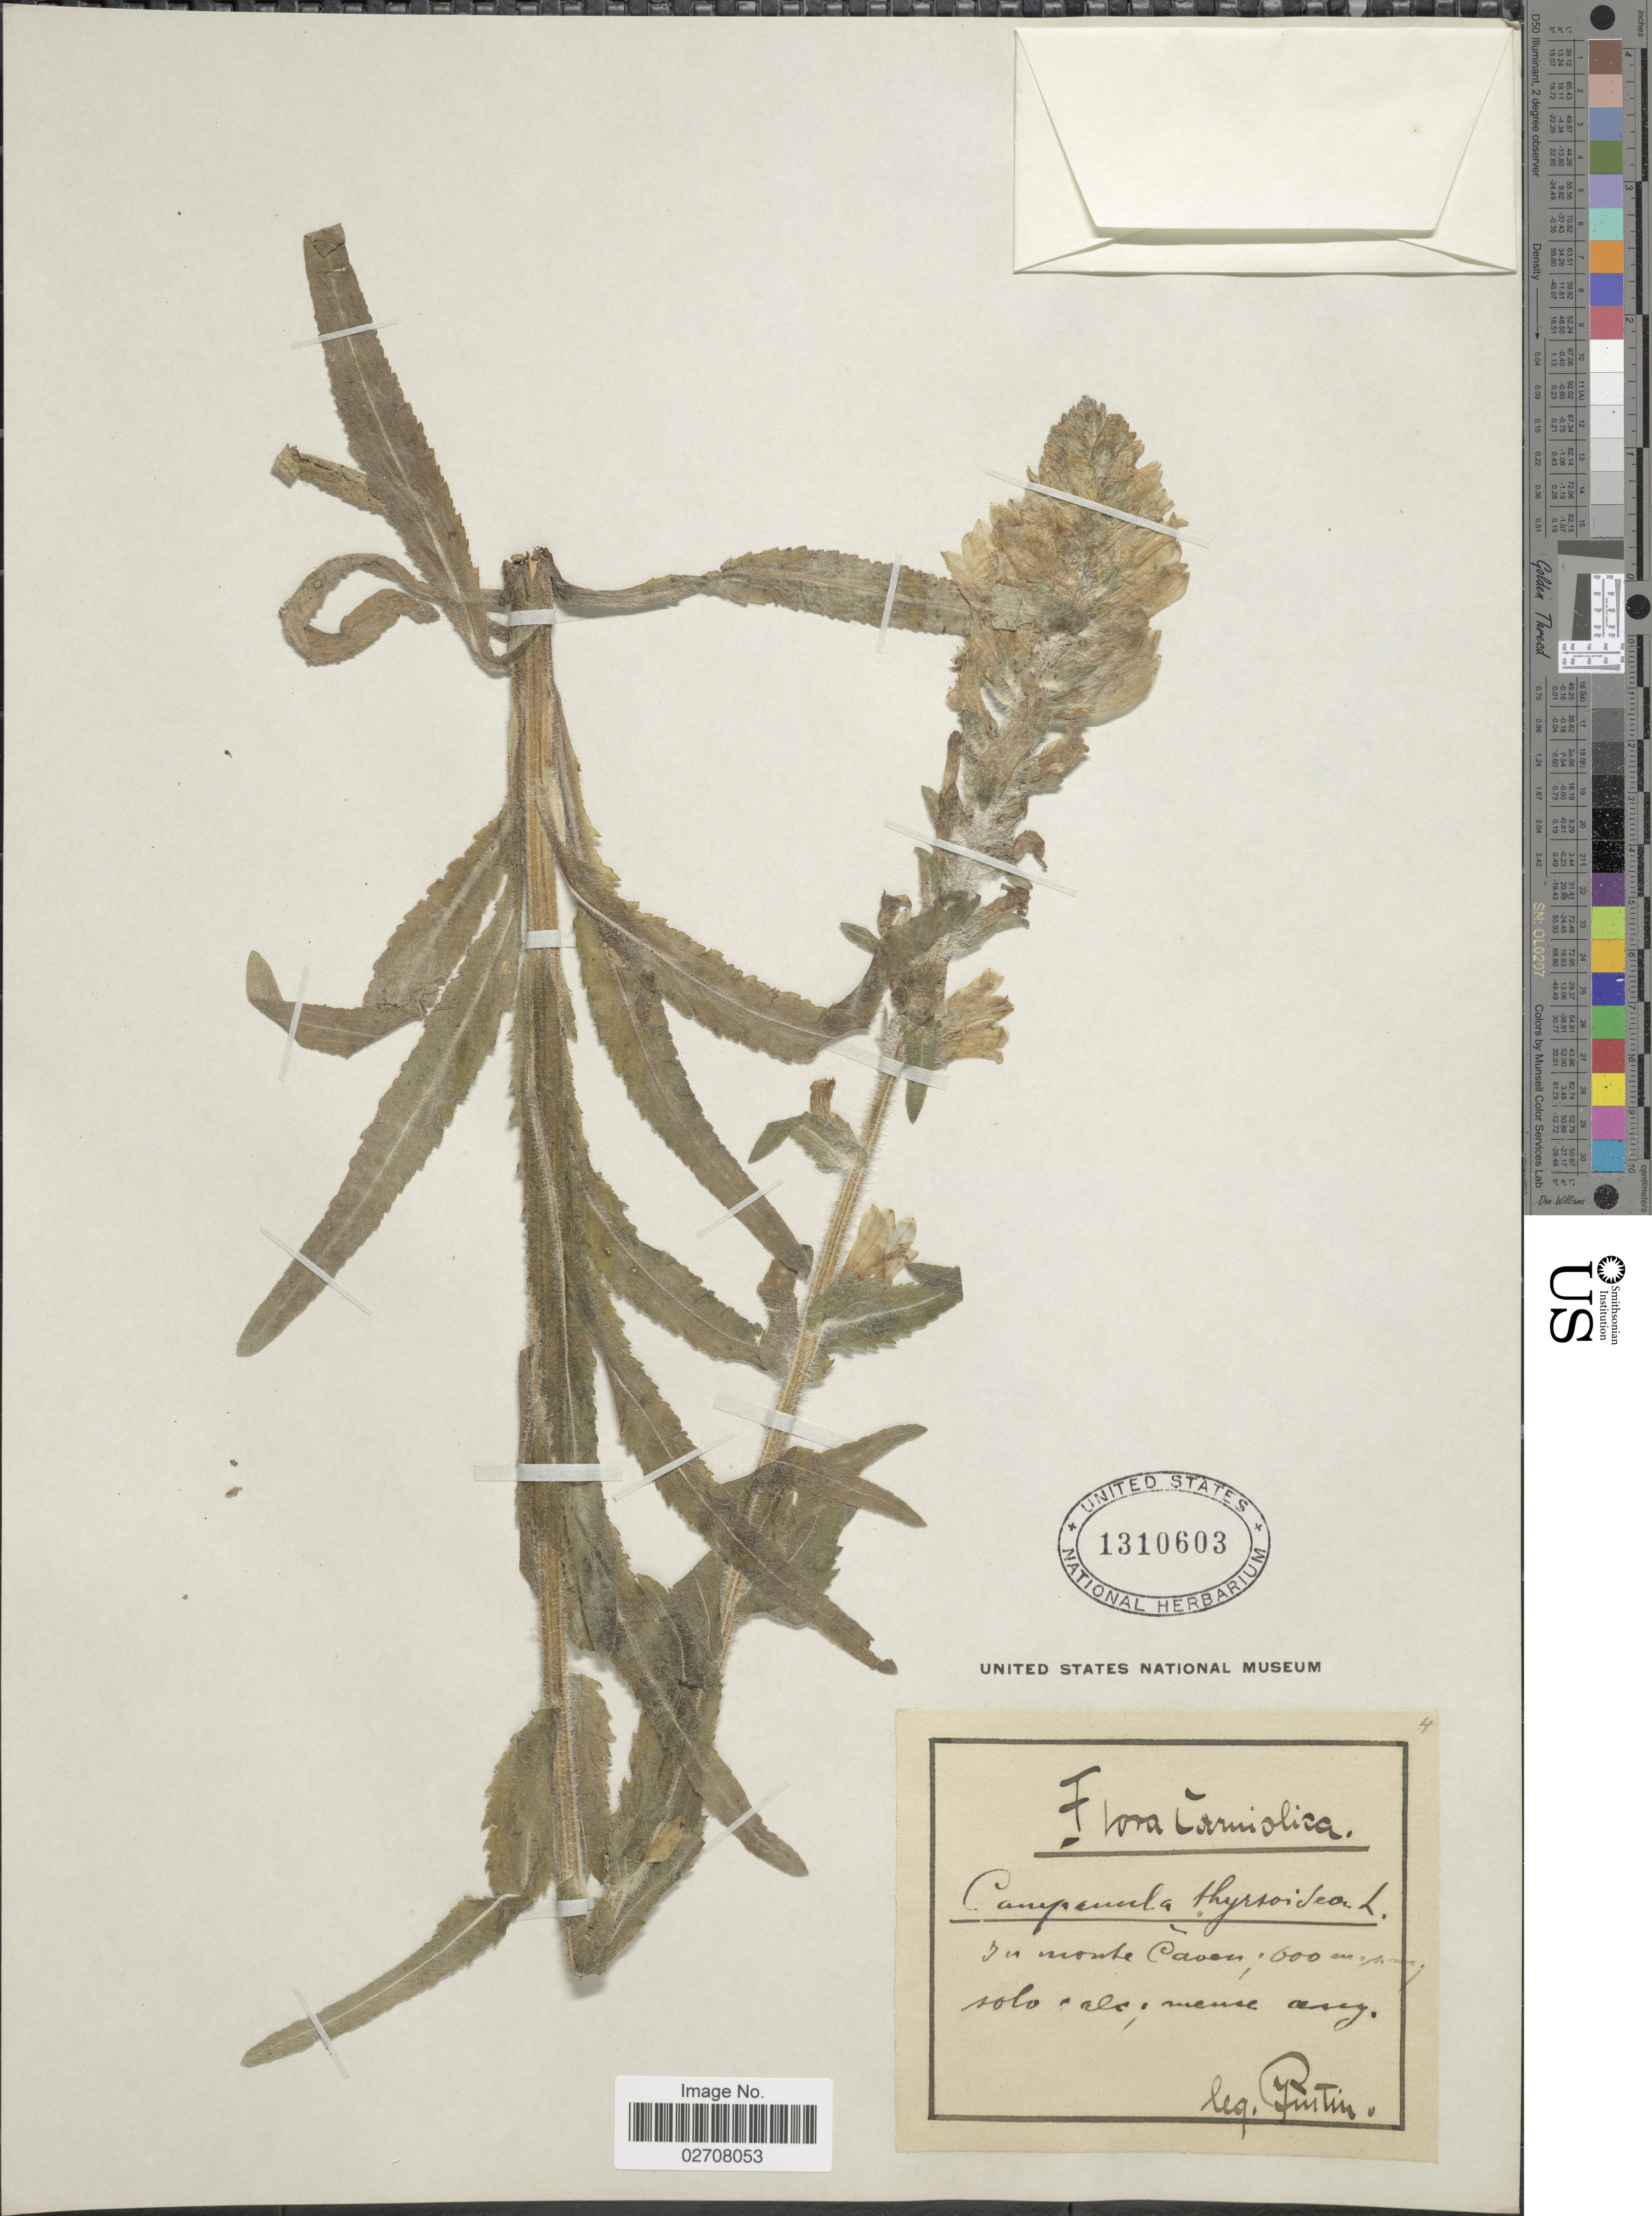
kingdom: Plantae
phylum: Tracheophyta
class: Magnoliopsida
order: Asterales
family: Campanulaceae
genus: Campanula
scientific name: Campanula thyrsoides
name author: L.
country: Italy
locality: Carmiolica, su monte Caven, solo calo, meuse asey [interpreted]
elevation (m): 600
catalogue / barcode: US 1310603